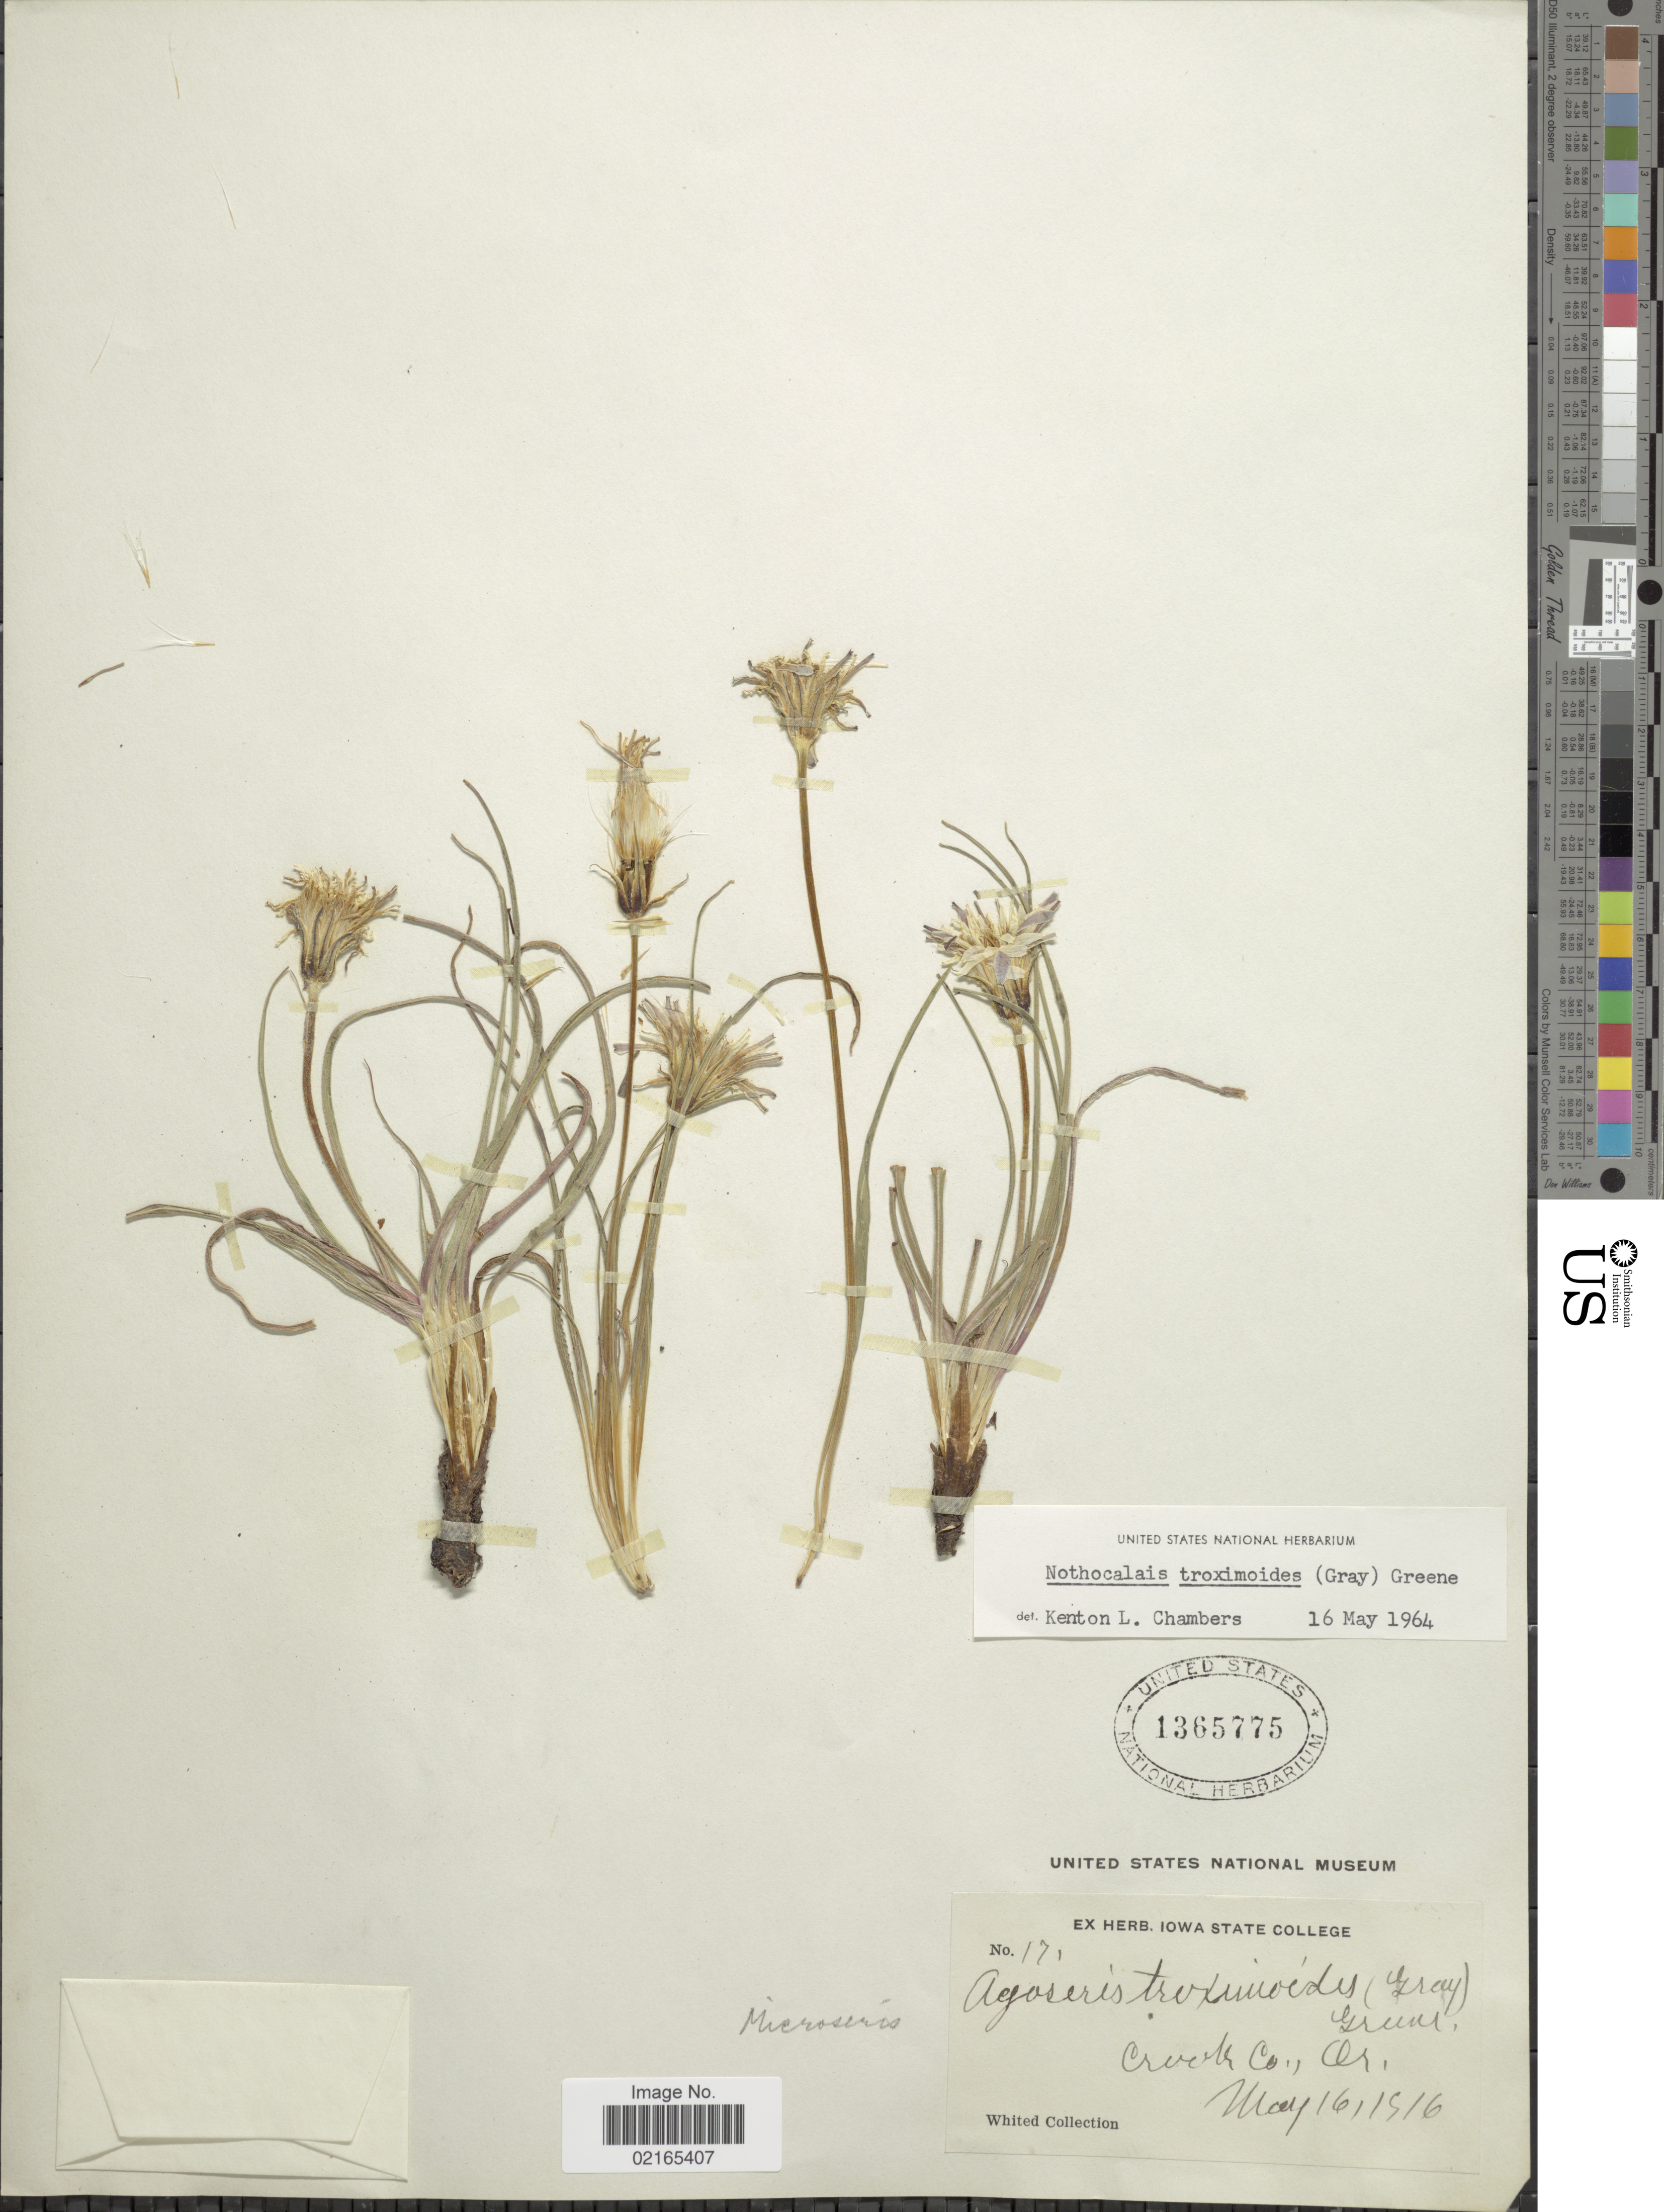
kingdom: Plantae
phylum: Tracheophyta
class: Magnoliopsida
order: Asterales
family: Asteraceae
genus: Nothocalais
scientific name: Nothocalais troximoides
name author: (A. Gray) Greene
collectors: ex herb. Iowa State College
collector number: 17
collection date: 1916-05-16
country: United States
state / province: Oregon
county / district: Crook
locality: Crook Co.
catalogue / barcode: US 1365775